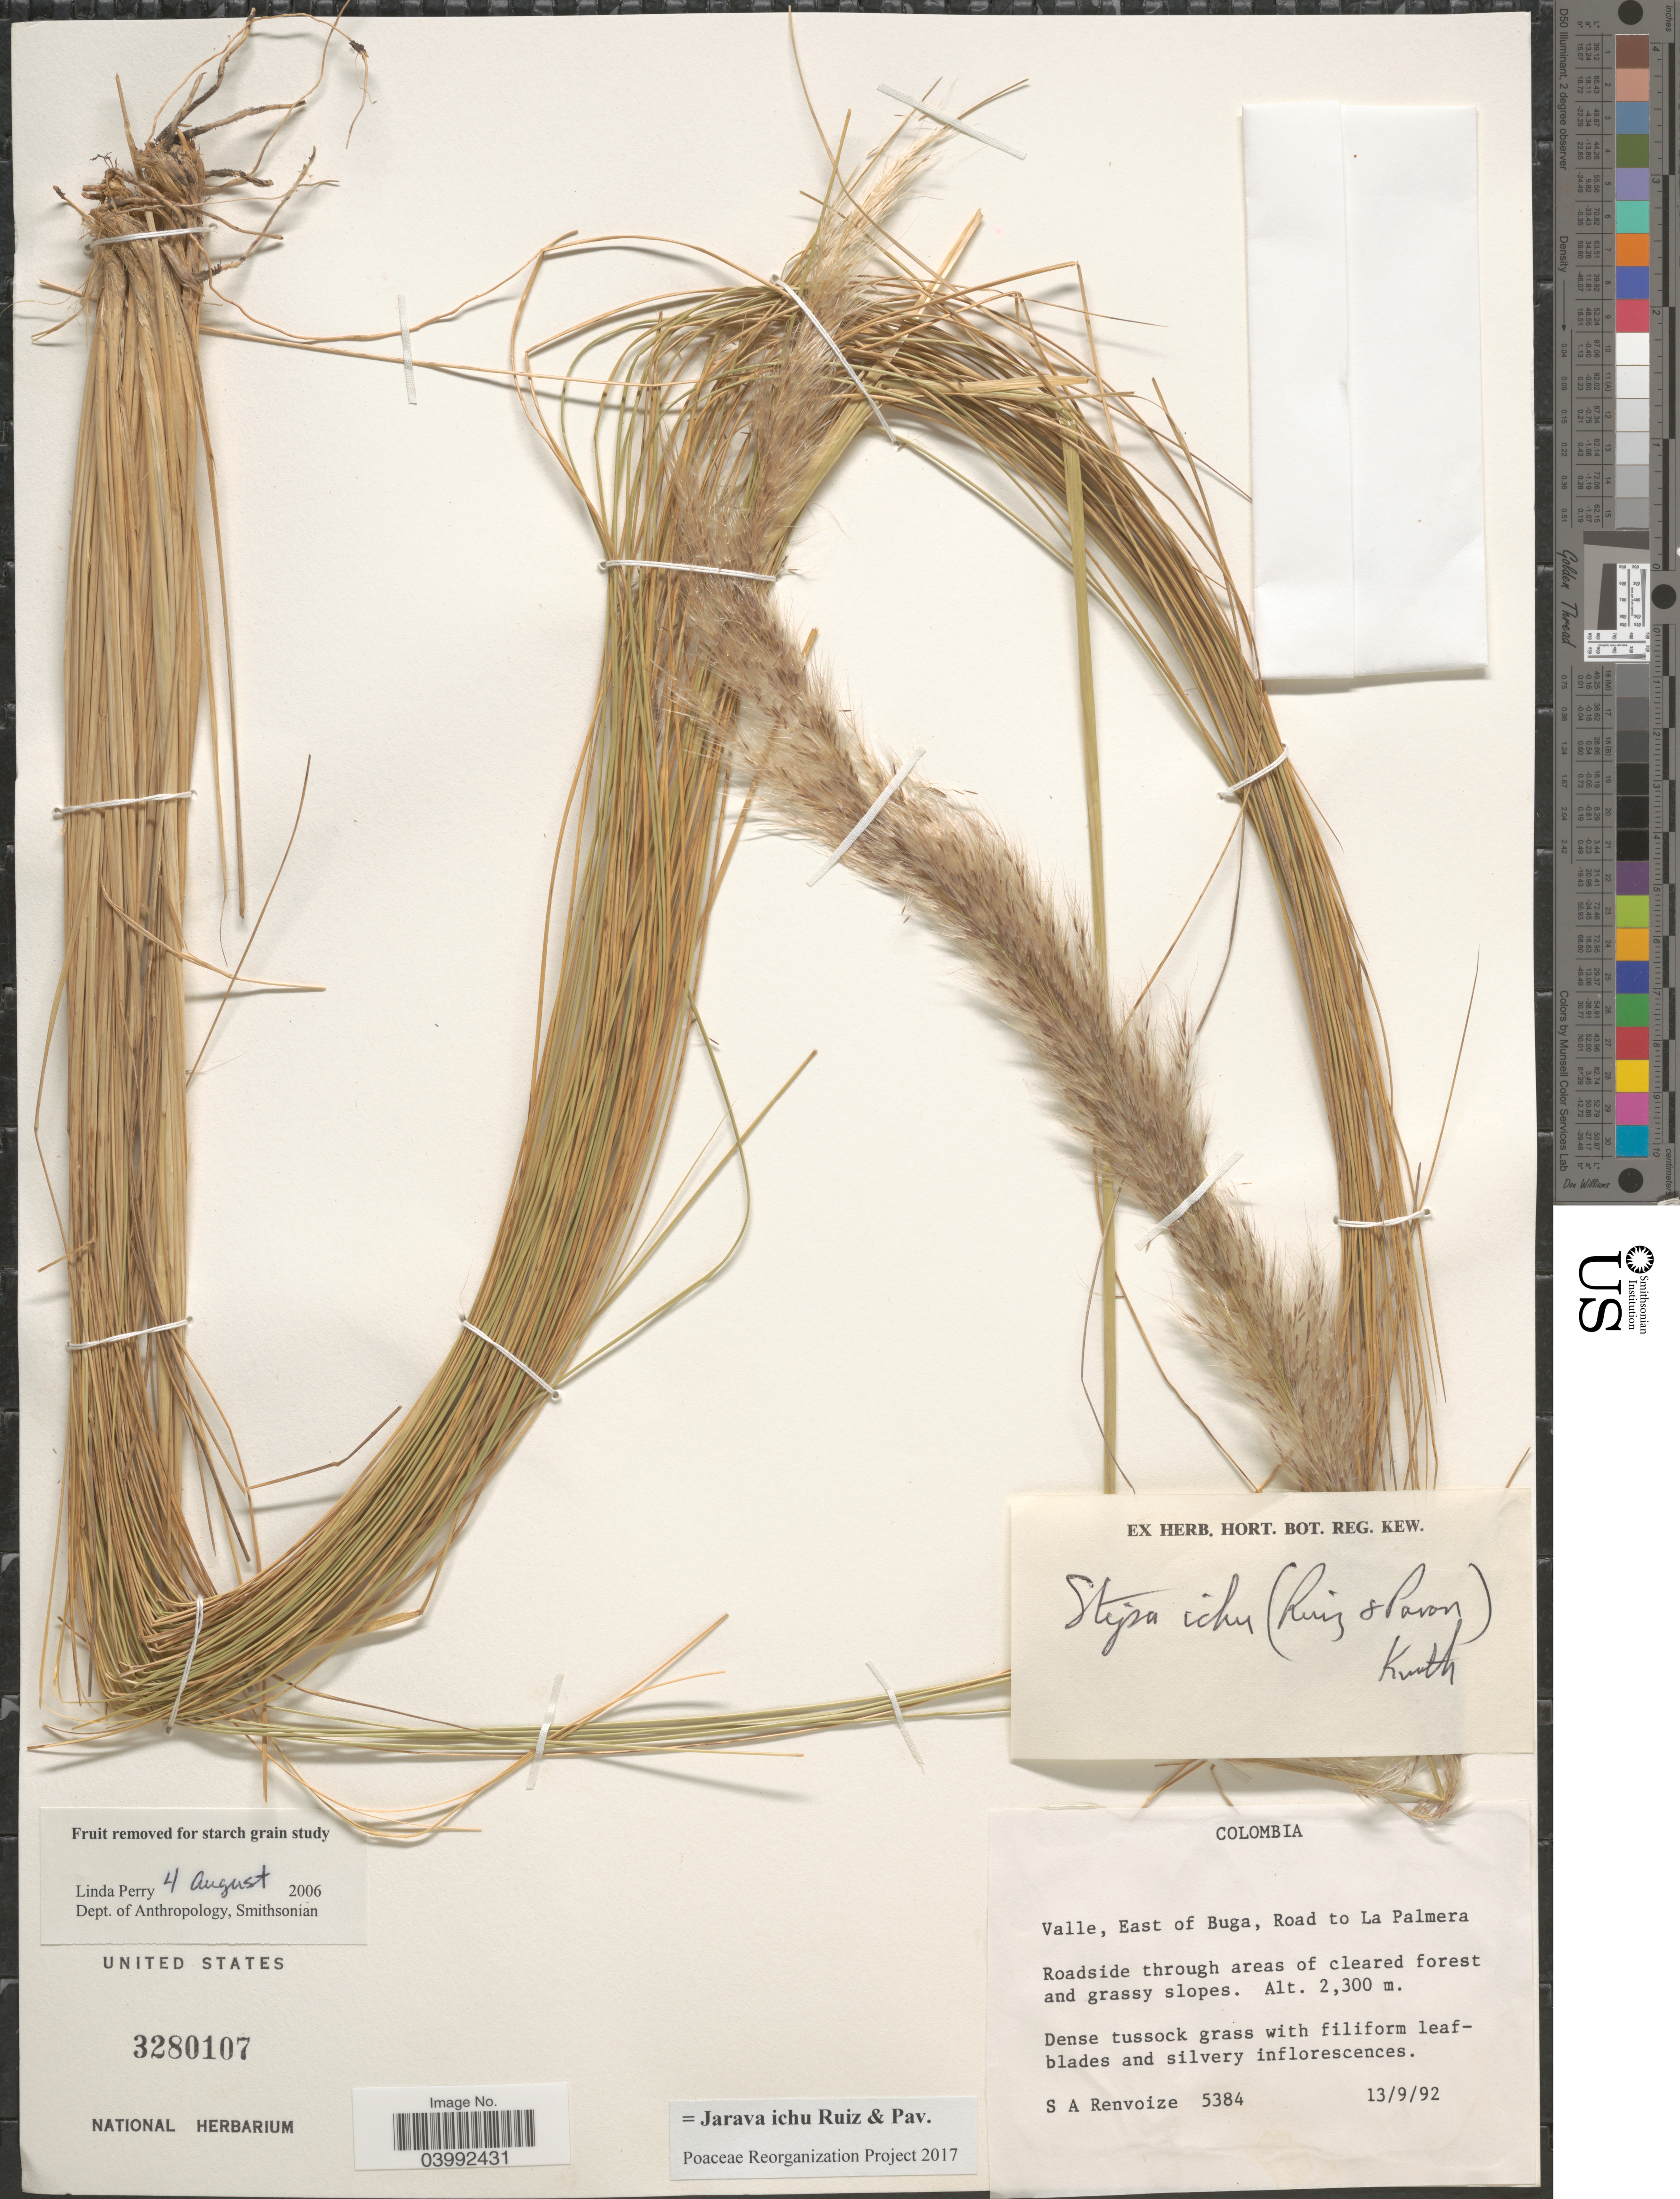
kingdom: Plantae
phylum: Tracheophyta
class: Liliopsida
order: Poales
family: Poaceae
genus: Jarava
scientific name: Jarava ichu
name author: Ruiz & Pav.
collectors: S. A. Renvoize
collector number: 5384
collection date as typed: Transcribed d/m/y: 13/9/92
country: Colombia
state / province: Valle del Cauca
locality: Valle, East of Buga, Road to La Palmera.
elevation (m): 2300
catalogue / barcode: US 3280107